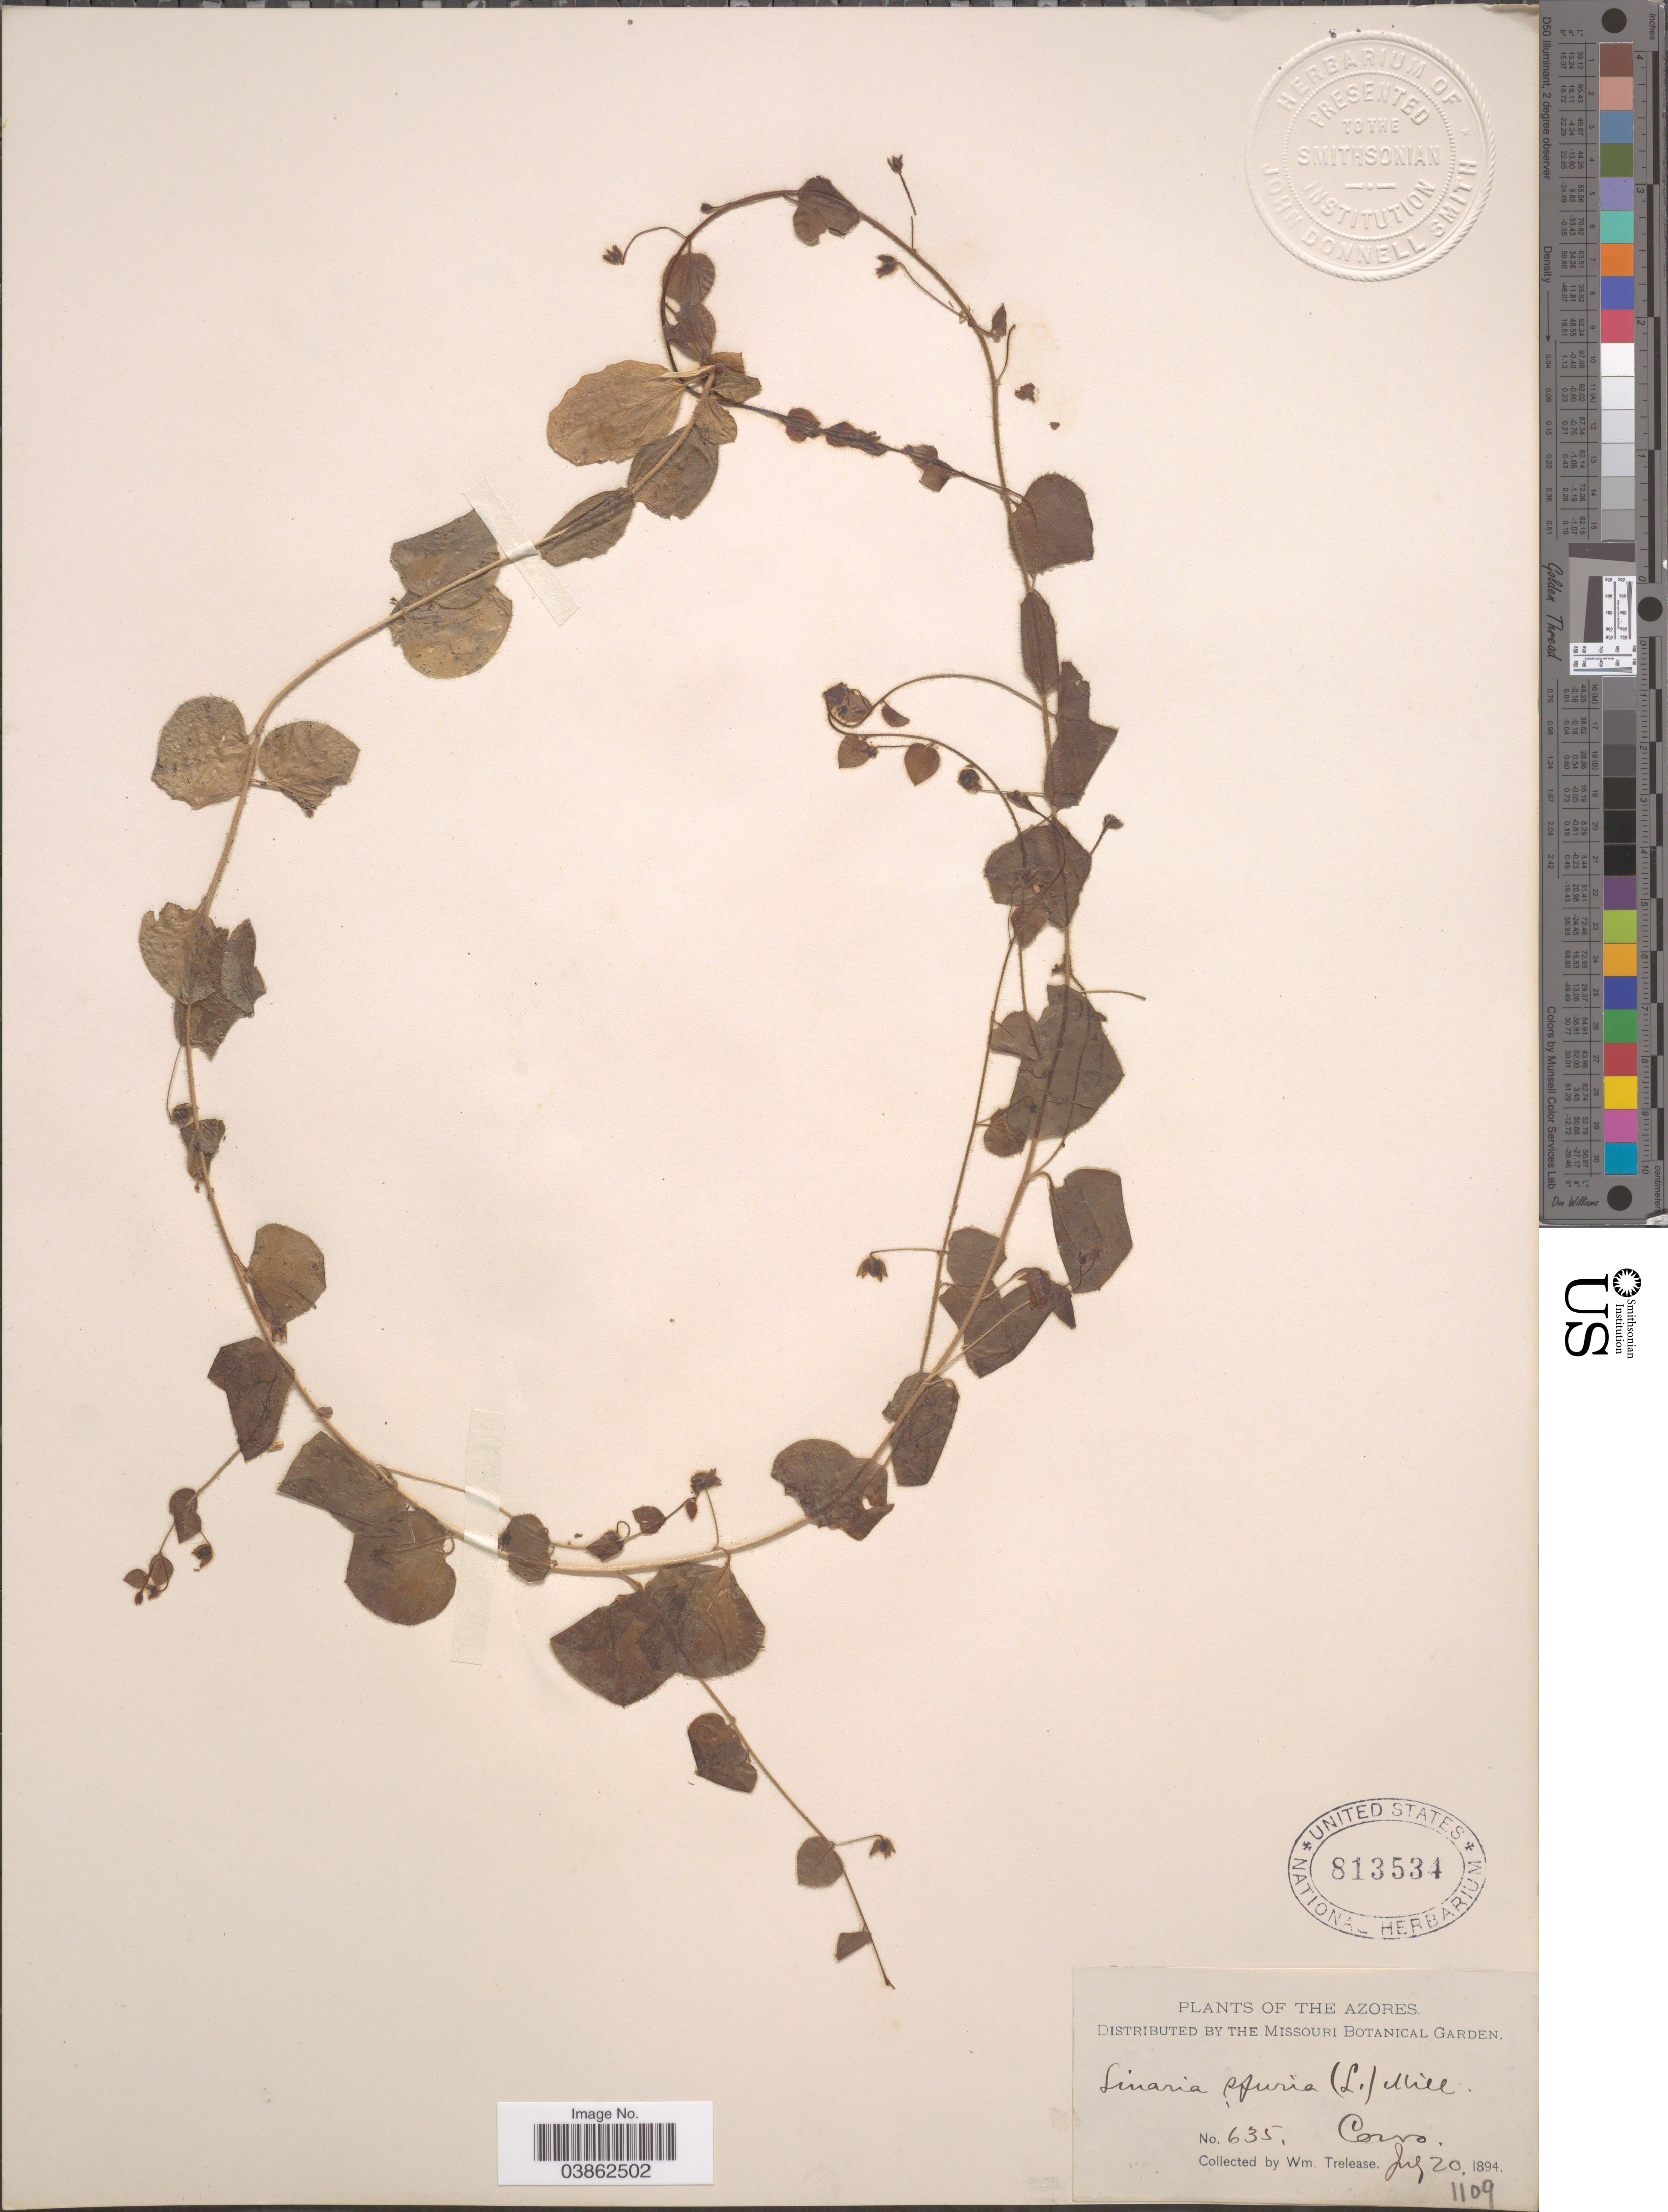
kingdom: Plantae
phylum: Tracheophyta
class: Magnoliopsida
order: Lamiales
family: Plantaginaceae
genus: Elatinoides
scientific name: Elatinoides spuria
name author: (L.) Wettst.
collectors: W. Trelease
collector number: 635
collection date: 1894-07-20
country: Portugal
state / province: Azores (Aut. Reg.)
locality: The Azores. Corro.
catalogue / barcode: US 813534